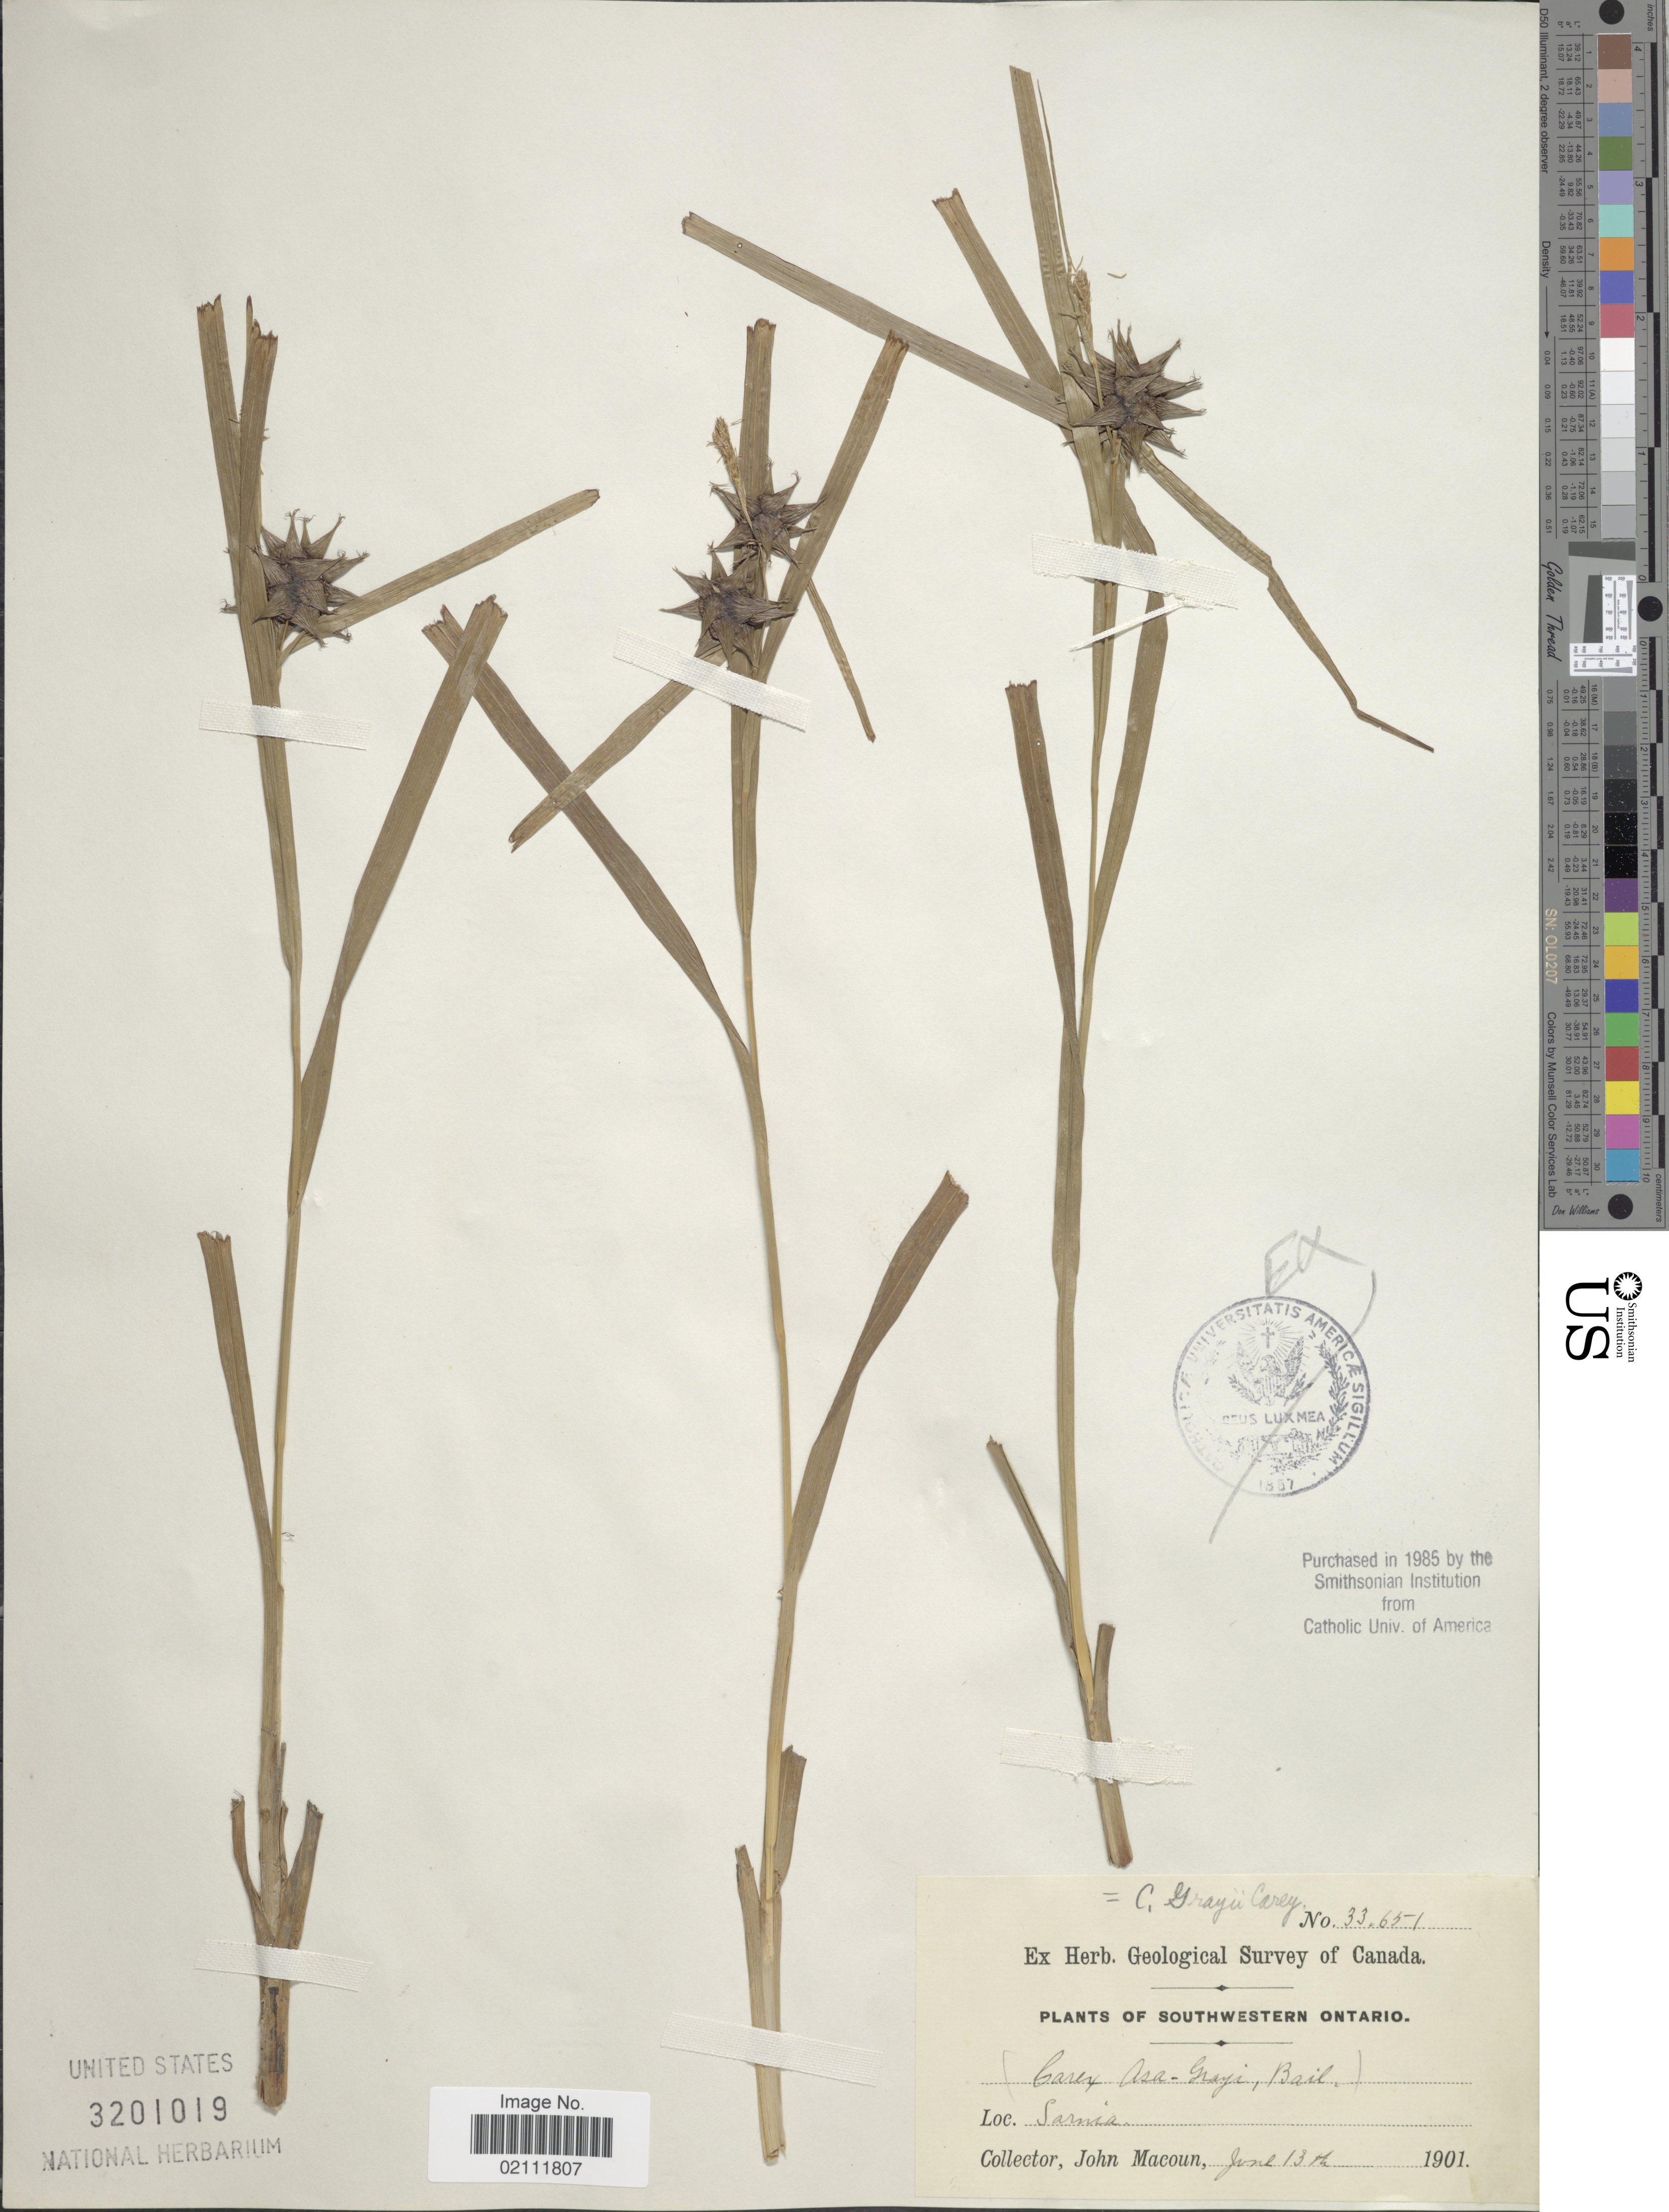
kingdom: Plantae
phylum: Tracheophyta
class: Liliopsida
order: Poales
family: Cyperaceae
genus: Carex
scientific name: Carex grayi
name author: J. Carey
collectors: J. Macoun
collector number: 33651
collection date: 1901-06-13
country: Canada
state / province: Ontario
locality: Southwestern Ontario, Sarnia.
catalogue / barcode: US 3201019